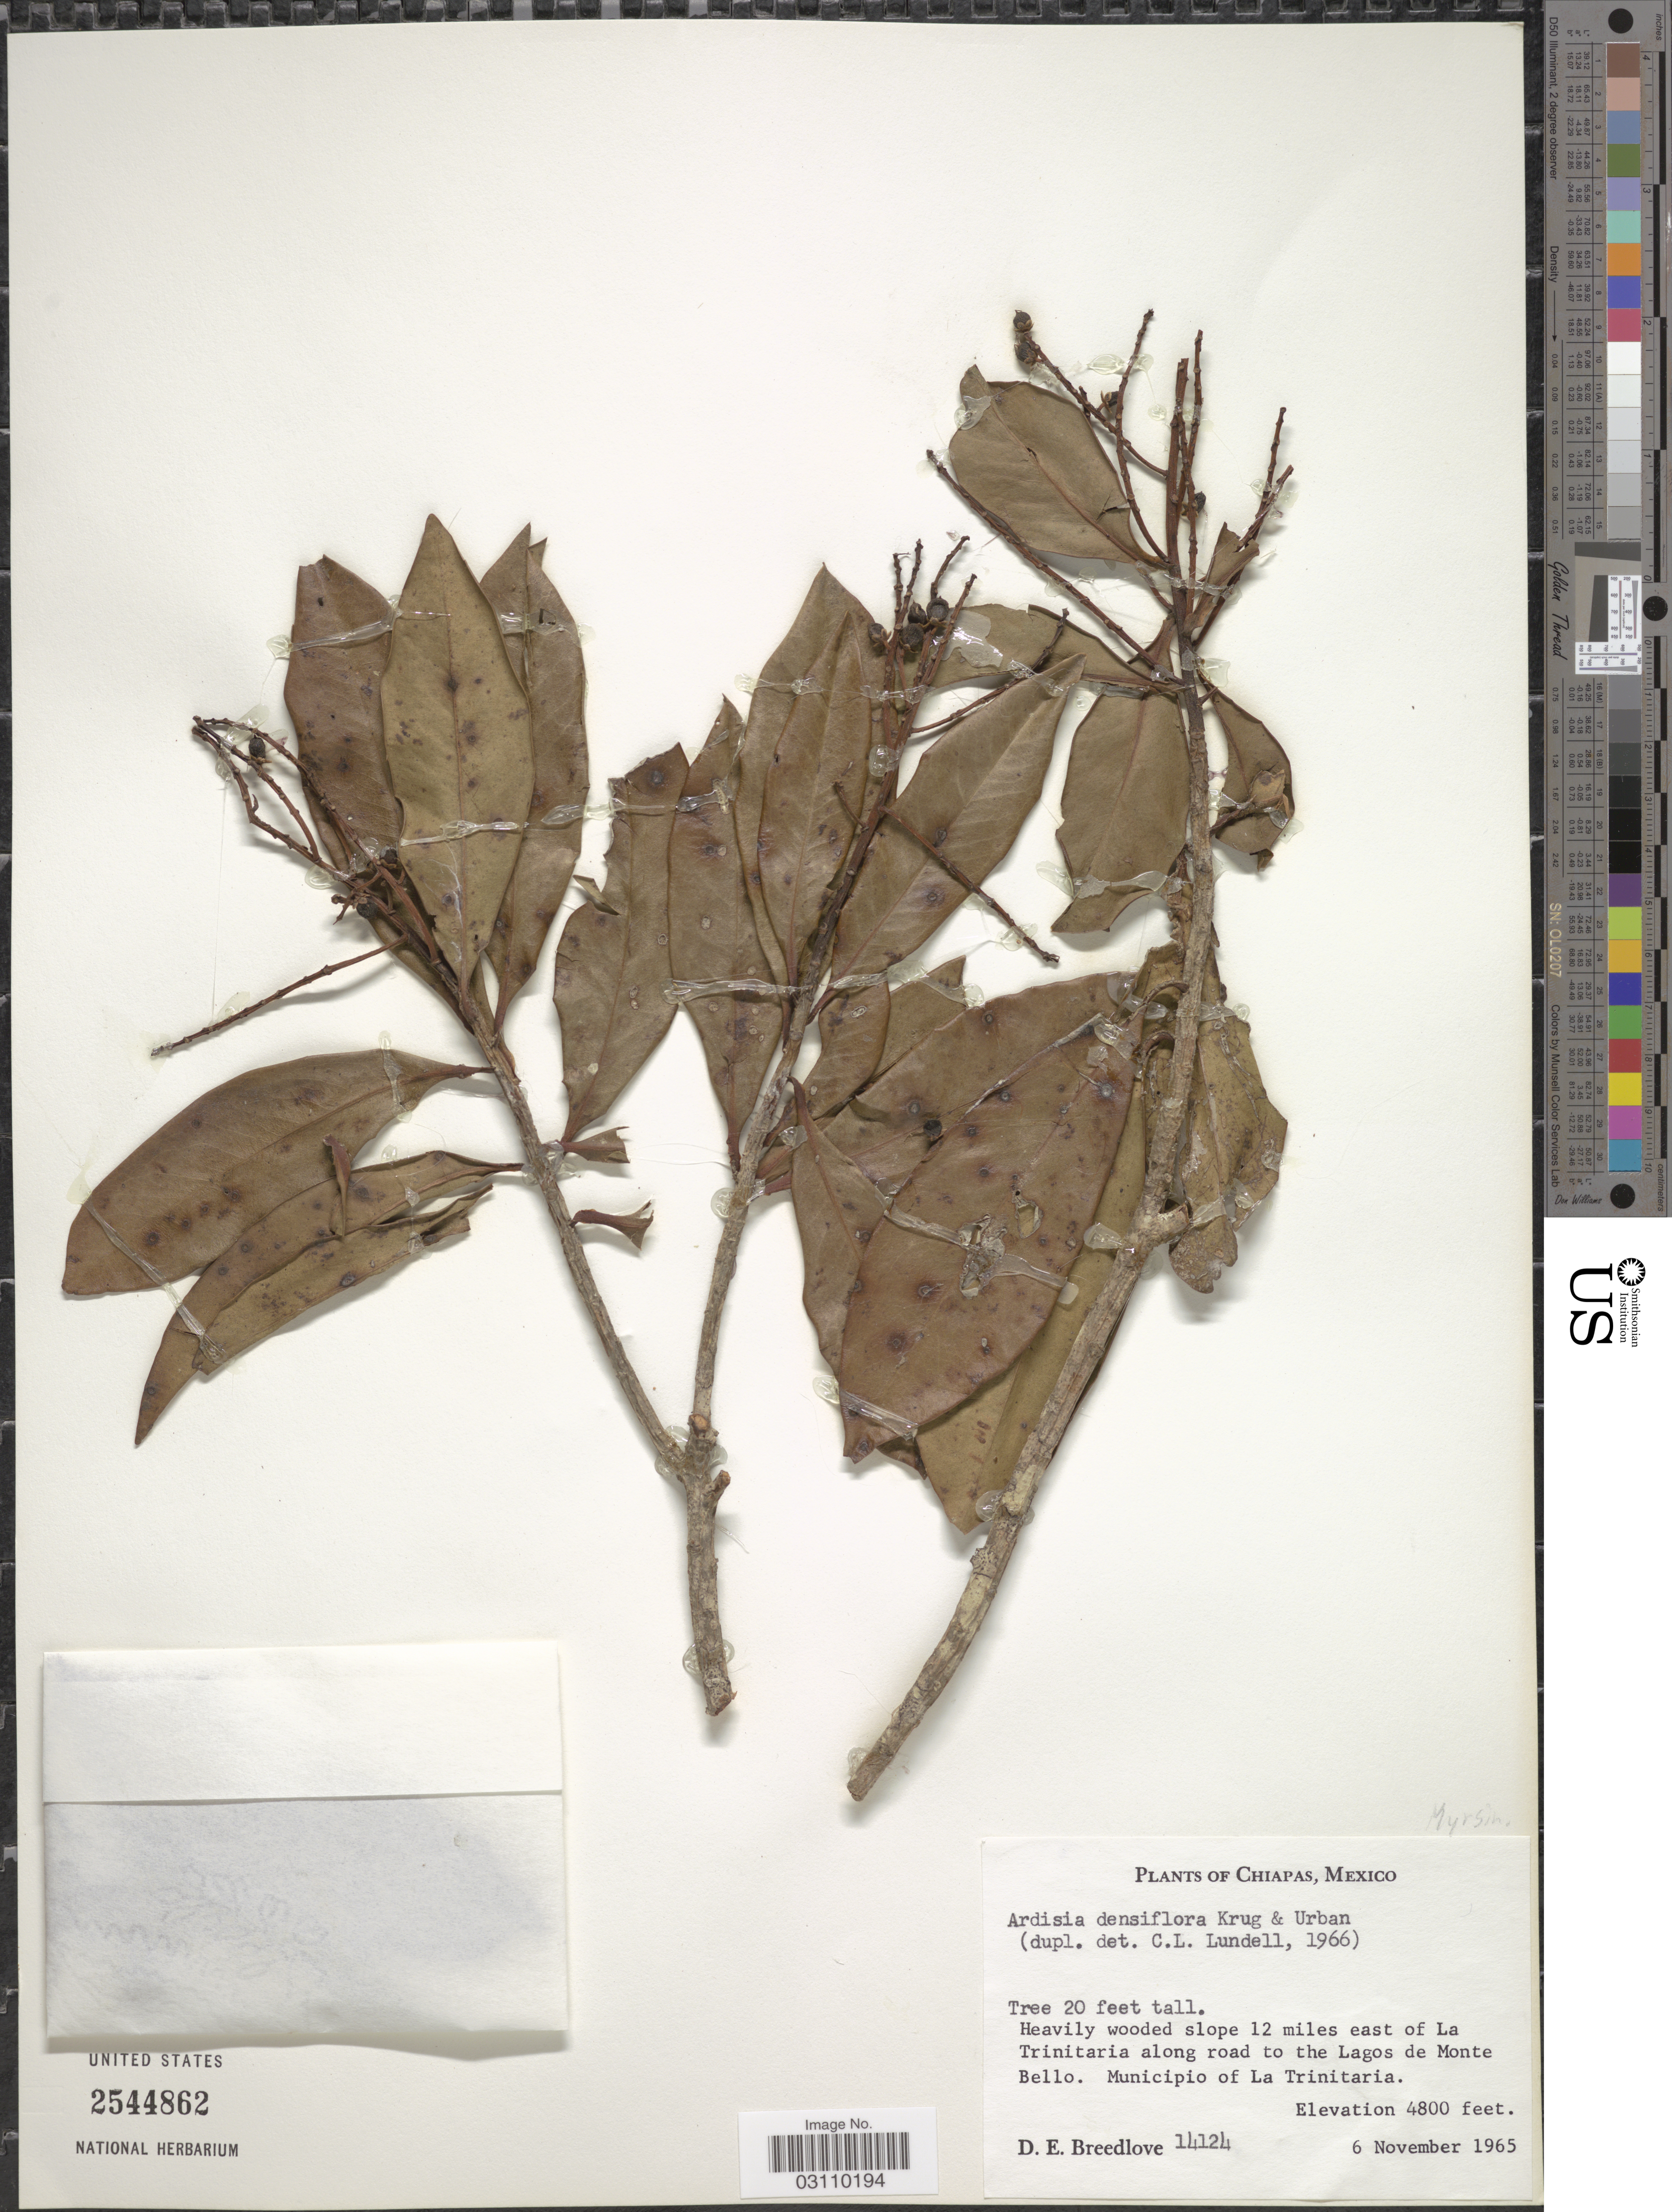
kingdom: Plantae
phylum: Tracheophyta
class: Magnoliopsida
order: Ericales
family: Primulaceae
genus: Ardisia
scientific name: Ardisia densiflora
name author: Krug & Urb.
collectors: D. E. Breedlove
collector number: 14124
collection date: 1965-11-06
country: Mexico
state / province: Chiapas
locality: Heavily wooded slope 12 miles east of La Trinitaria along road to the Lagos de Monte Bello. Municipio of La Trinitaria.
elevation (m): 1463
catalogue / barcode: US 2544862